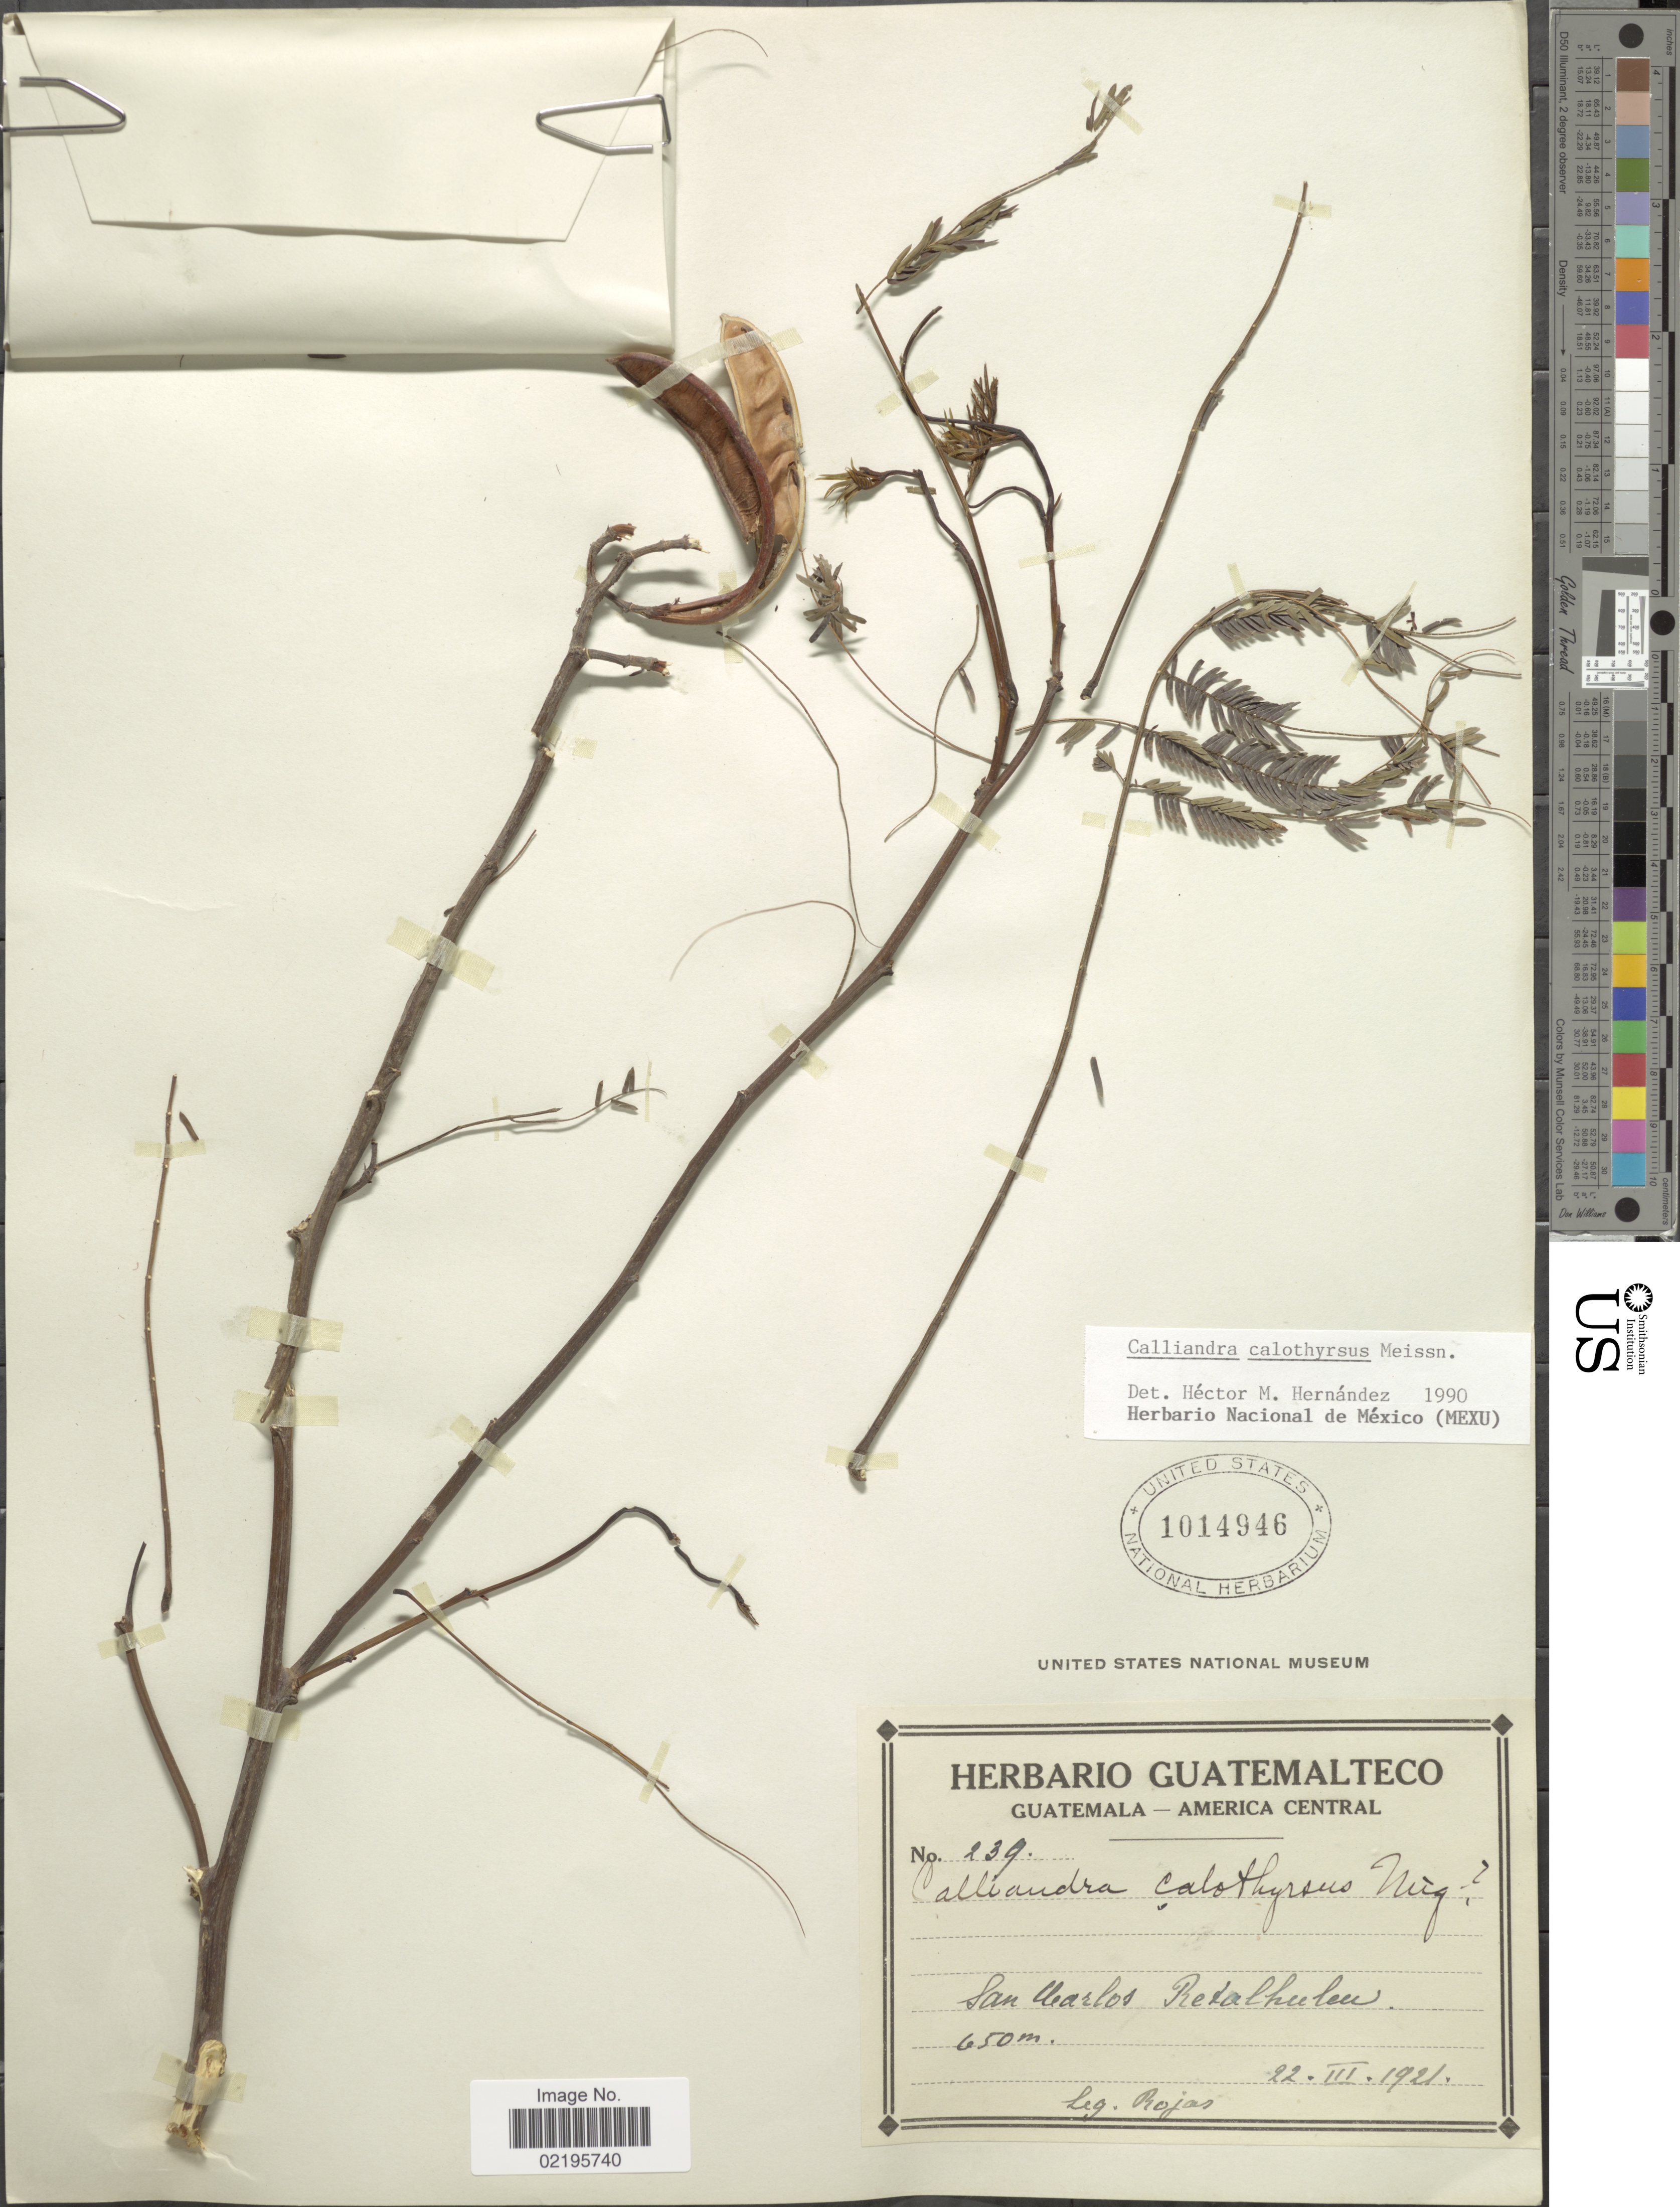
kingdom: Plantae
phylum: Tracheophyta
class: Magnoliopsida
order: Fabales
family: Fabaceae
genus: Calliandra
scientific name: Calliandra calothyrsus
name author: Meisn.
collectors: Rojas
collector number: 239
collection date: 1921-03-22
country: Guatemala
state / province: Retalhuleu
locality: San Carlos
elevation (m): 650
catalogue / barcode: US 1014946